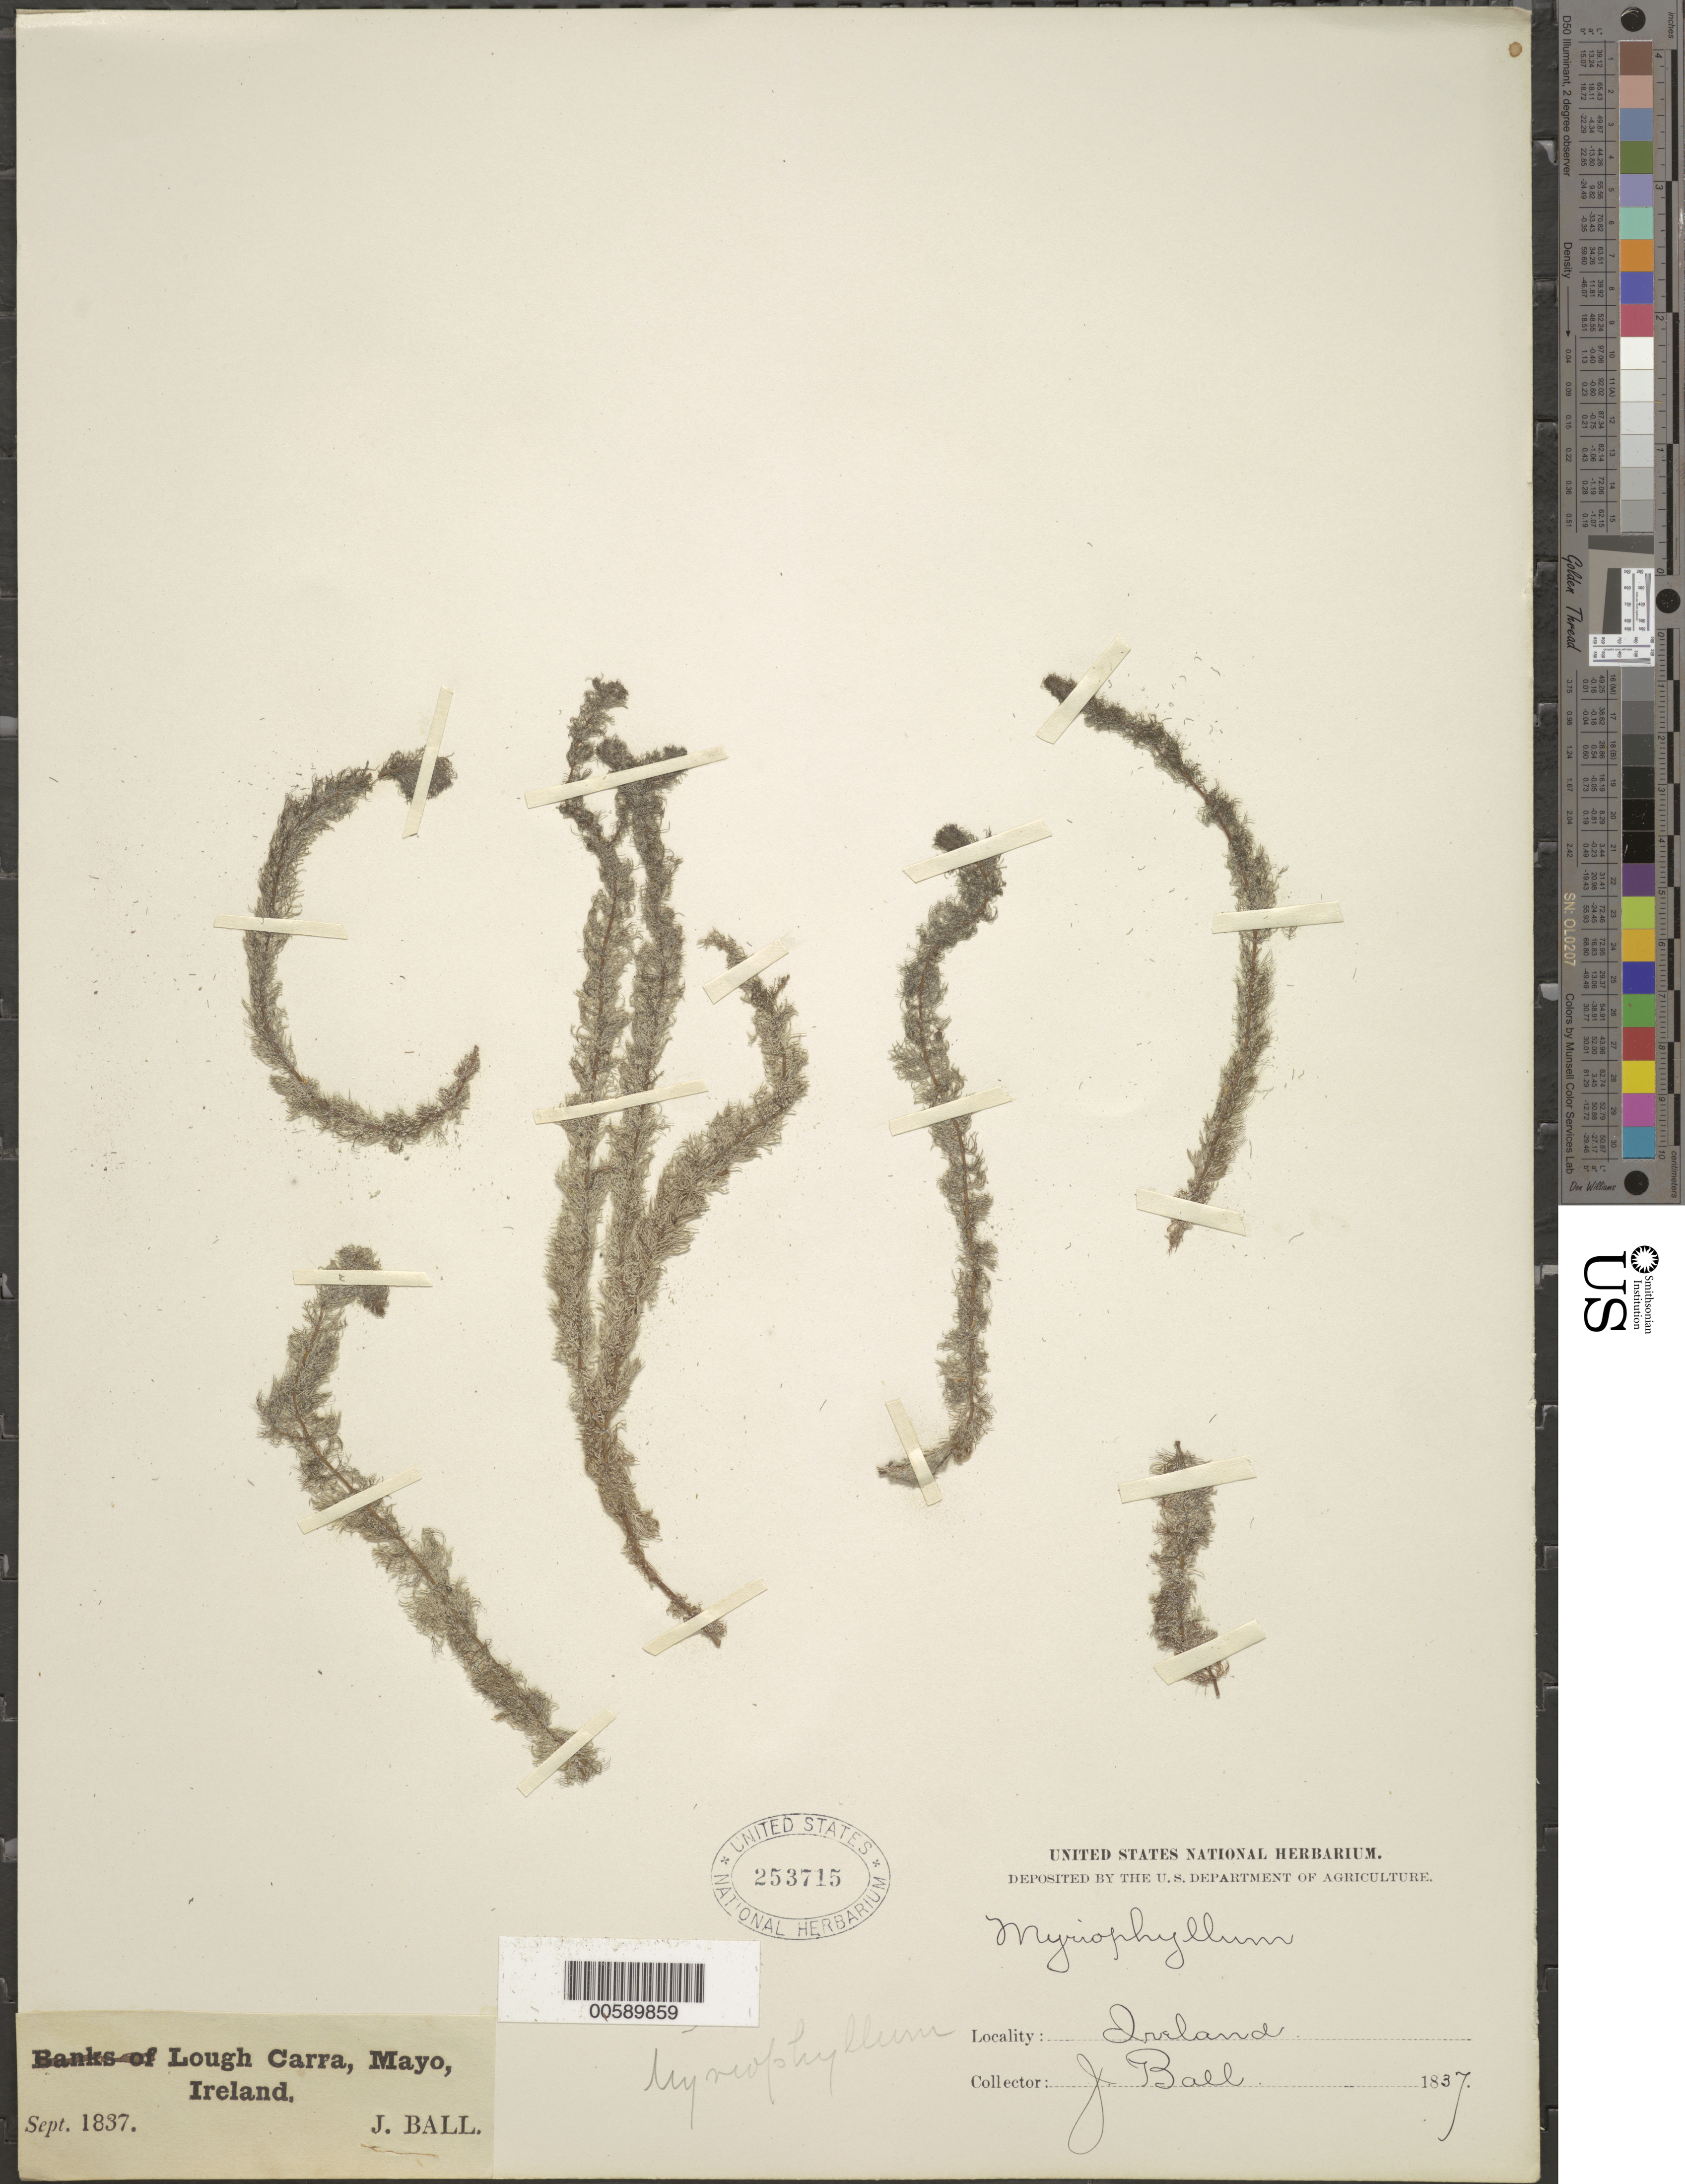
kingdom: Plantae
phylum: Tracheophyta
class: Magnoliopsida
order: Saxifragales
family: Haloragaceae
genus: Myriophyllum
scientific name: Myriophyllum sp.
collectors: J. Ball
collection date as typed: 1837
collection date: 1837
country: Ireland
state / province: Connaught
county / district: Mayo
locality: Lough Carra. Eire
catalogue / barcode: US 253715